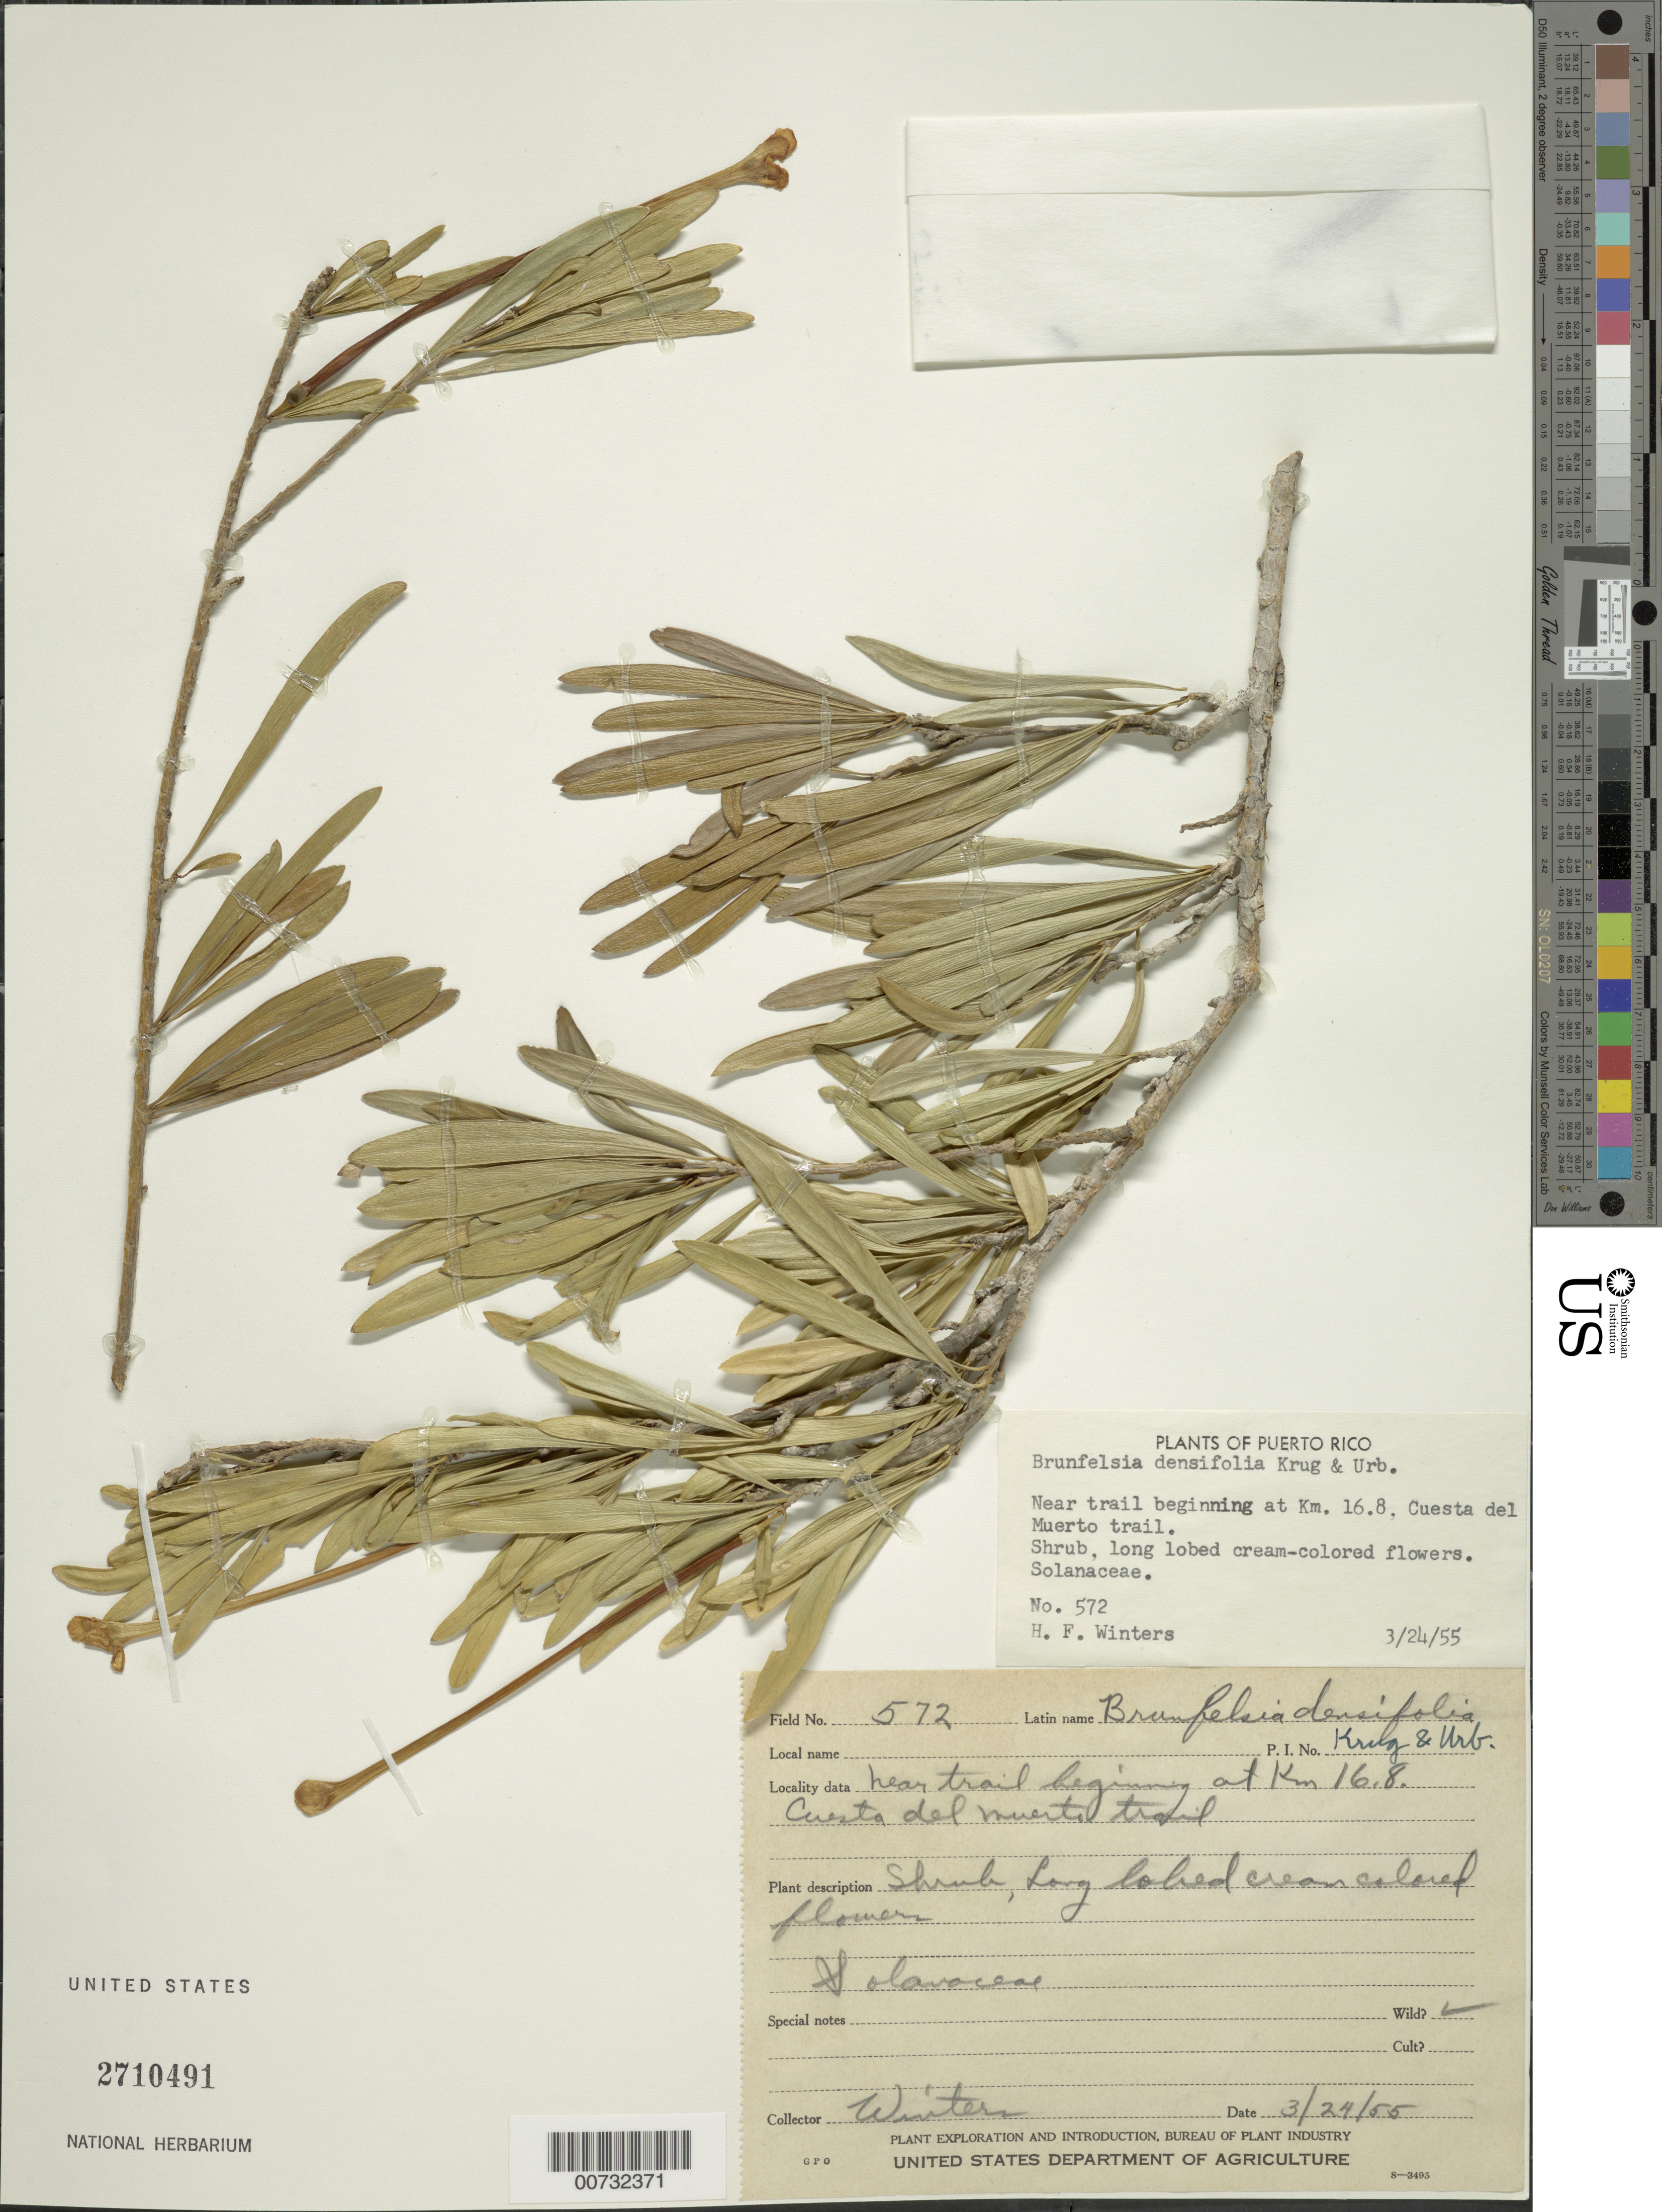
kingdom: Plantae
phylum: Tracheophyta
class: Magnoliopsida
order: Solanales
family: Solanaceae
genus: Brunfelsia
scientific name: Brunfelsia densifolia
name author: Krug & Urb.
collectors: H. Winters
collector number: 572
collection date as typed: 24 Mar 1955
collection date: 1955-03-24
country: Puerto Rico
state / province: Mayagüez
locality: Km 16.8, Cuesta del Muerto Trail, at beginning of trail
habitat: Near trail beginning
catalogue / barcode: US 2710491